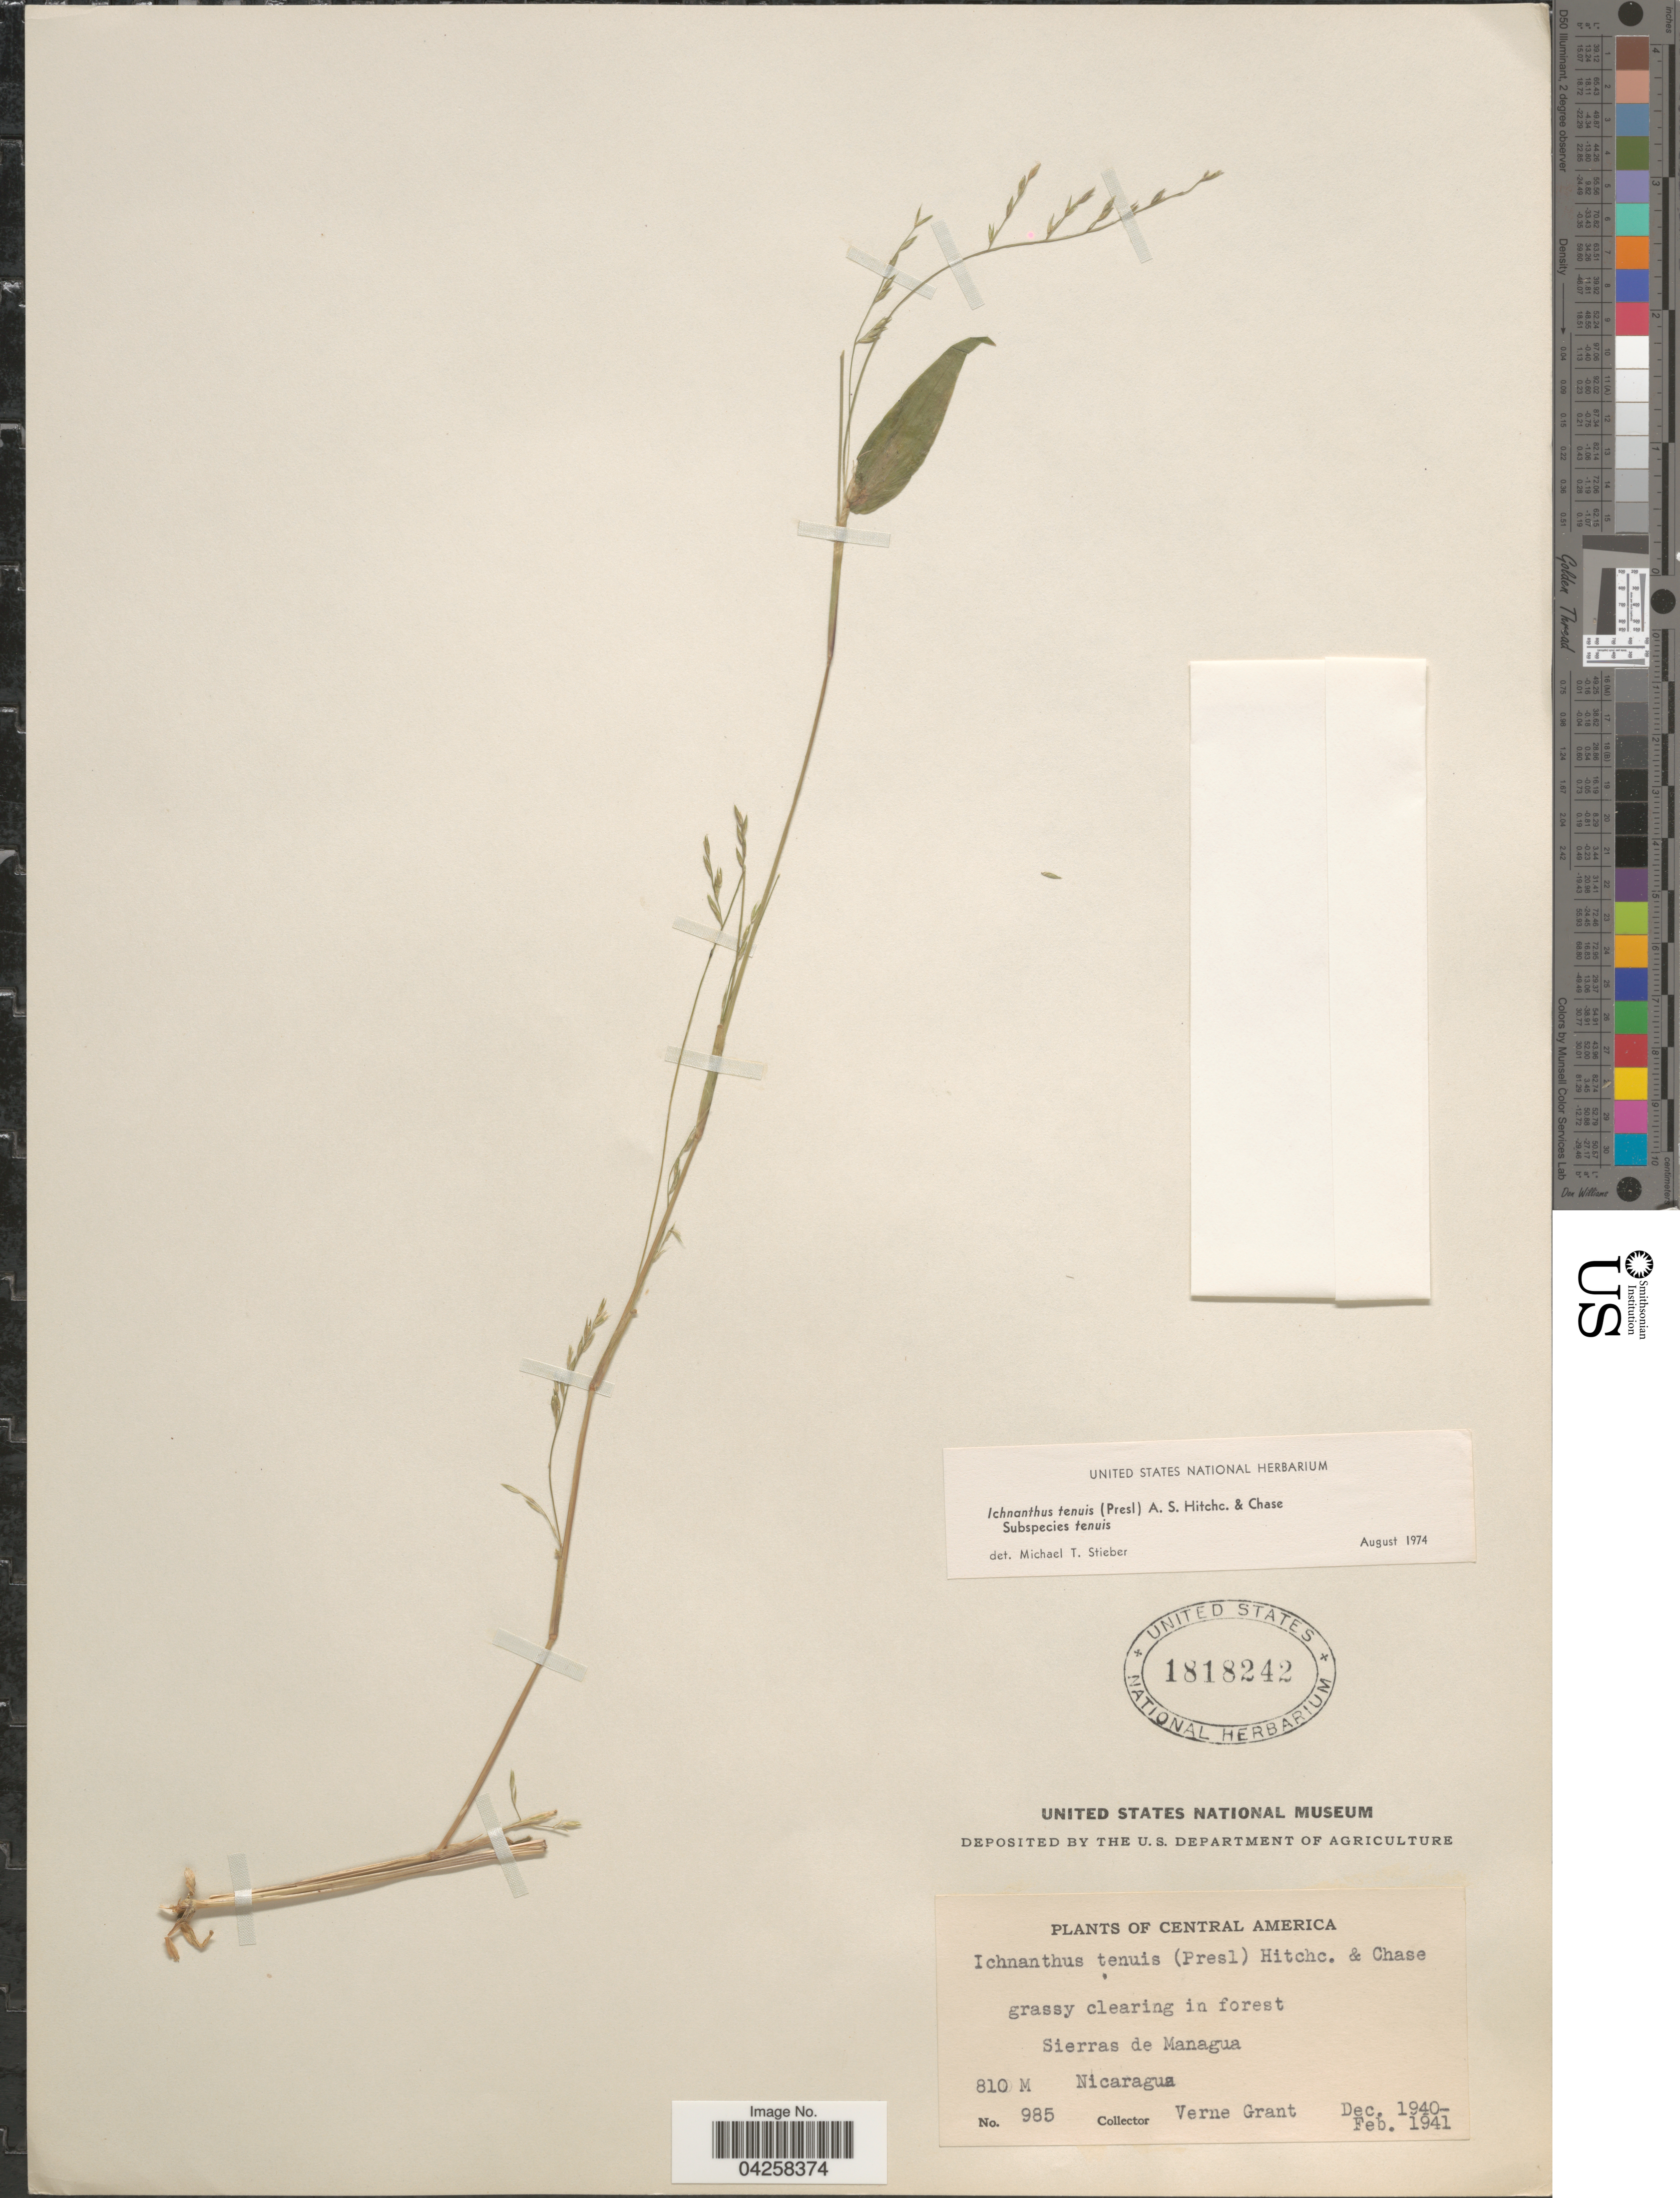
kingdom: Plantae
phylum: Tracheophyta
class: Liliopsida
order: Poales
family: Poaceae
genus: Ichnanthus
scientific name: Ichnanthus tenuis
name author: (J. Presl) Hitchc. & Chase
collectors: V. Grant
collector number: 985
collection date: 1940-12/1941-02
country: Nicaragua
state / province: Managua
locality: Sierras de Managua.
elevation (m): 810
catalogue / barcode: US 1818242